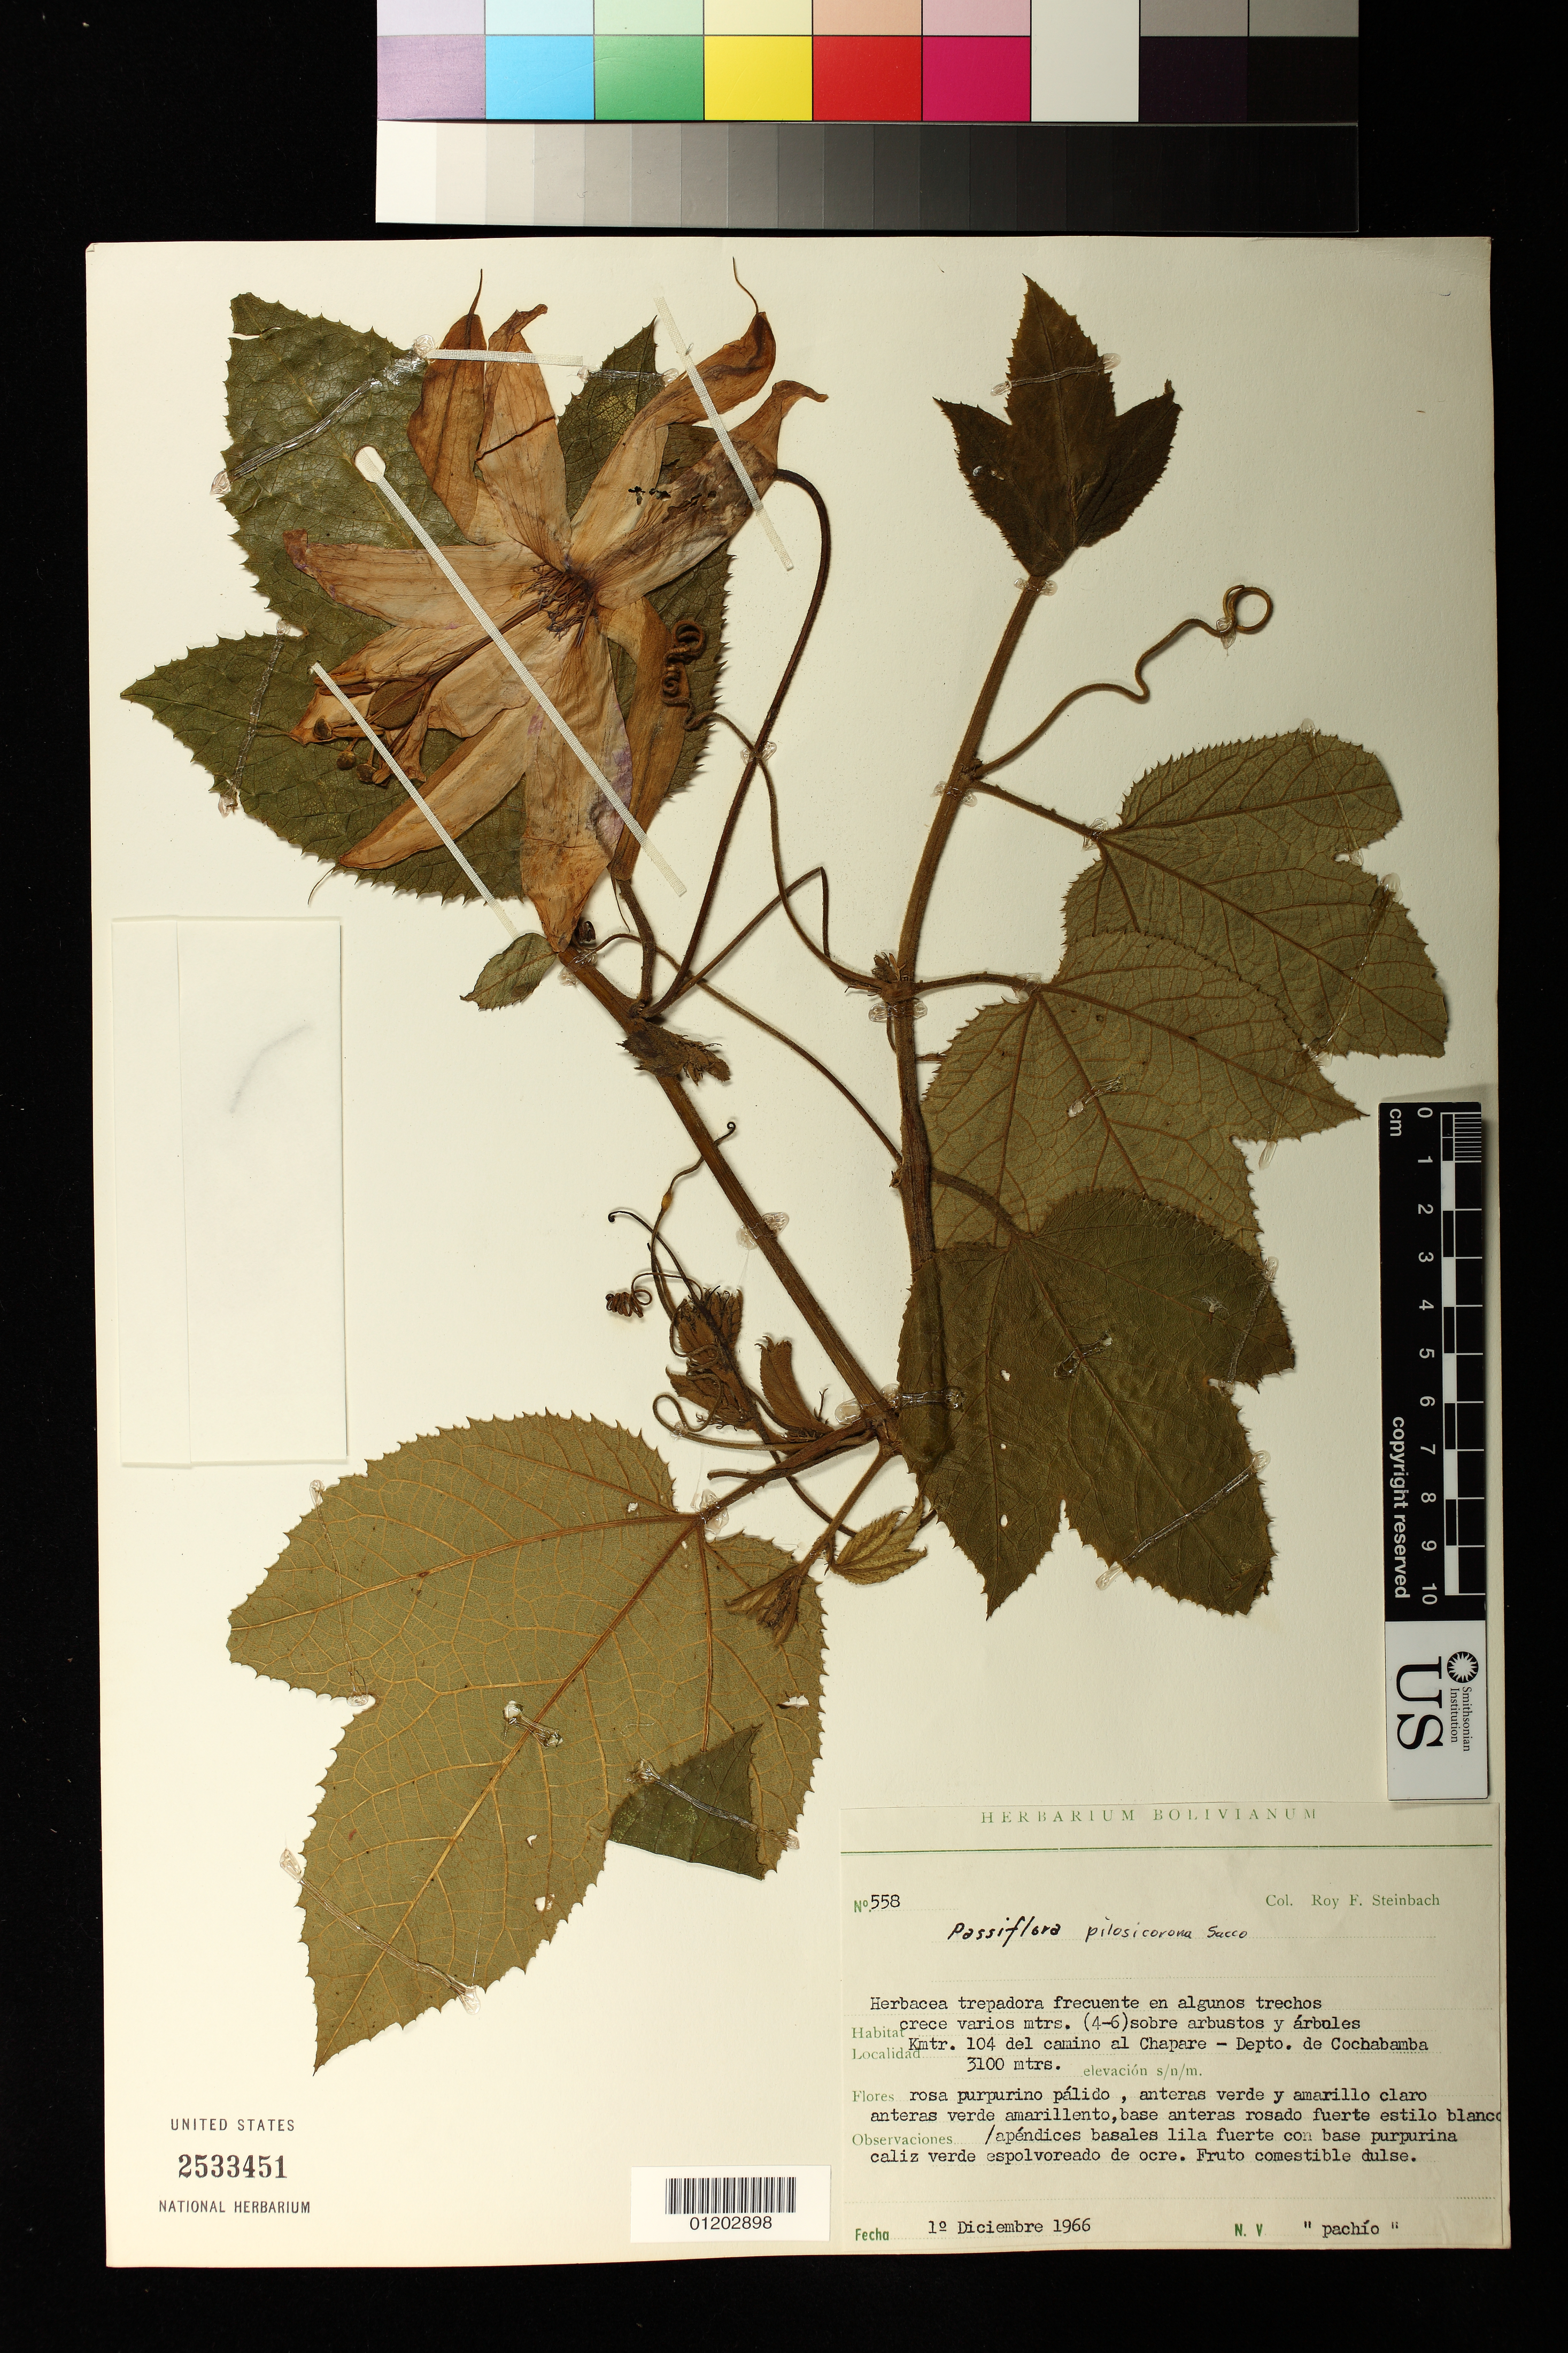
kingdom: Plantae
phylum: Tracheophyta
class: Magnoliopsida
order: Malpighiales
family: Passifloraceae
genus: Passiflora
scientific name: Passiflora pilosicorona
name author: Sacco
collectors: R. F. Steinbach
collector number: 558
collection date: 1966-12-10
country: Bolivia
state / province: Cochabamba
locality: Km. 104 del camino al Chapare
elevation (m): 3100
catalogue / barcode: US 2533451